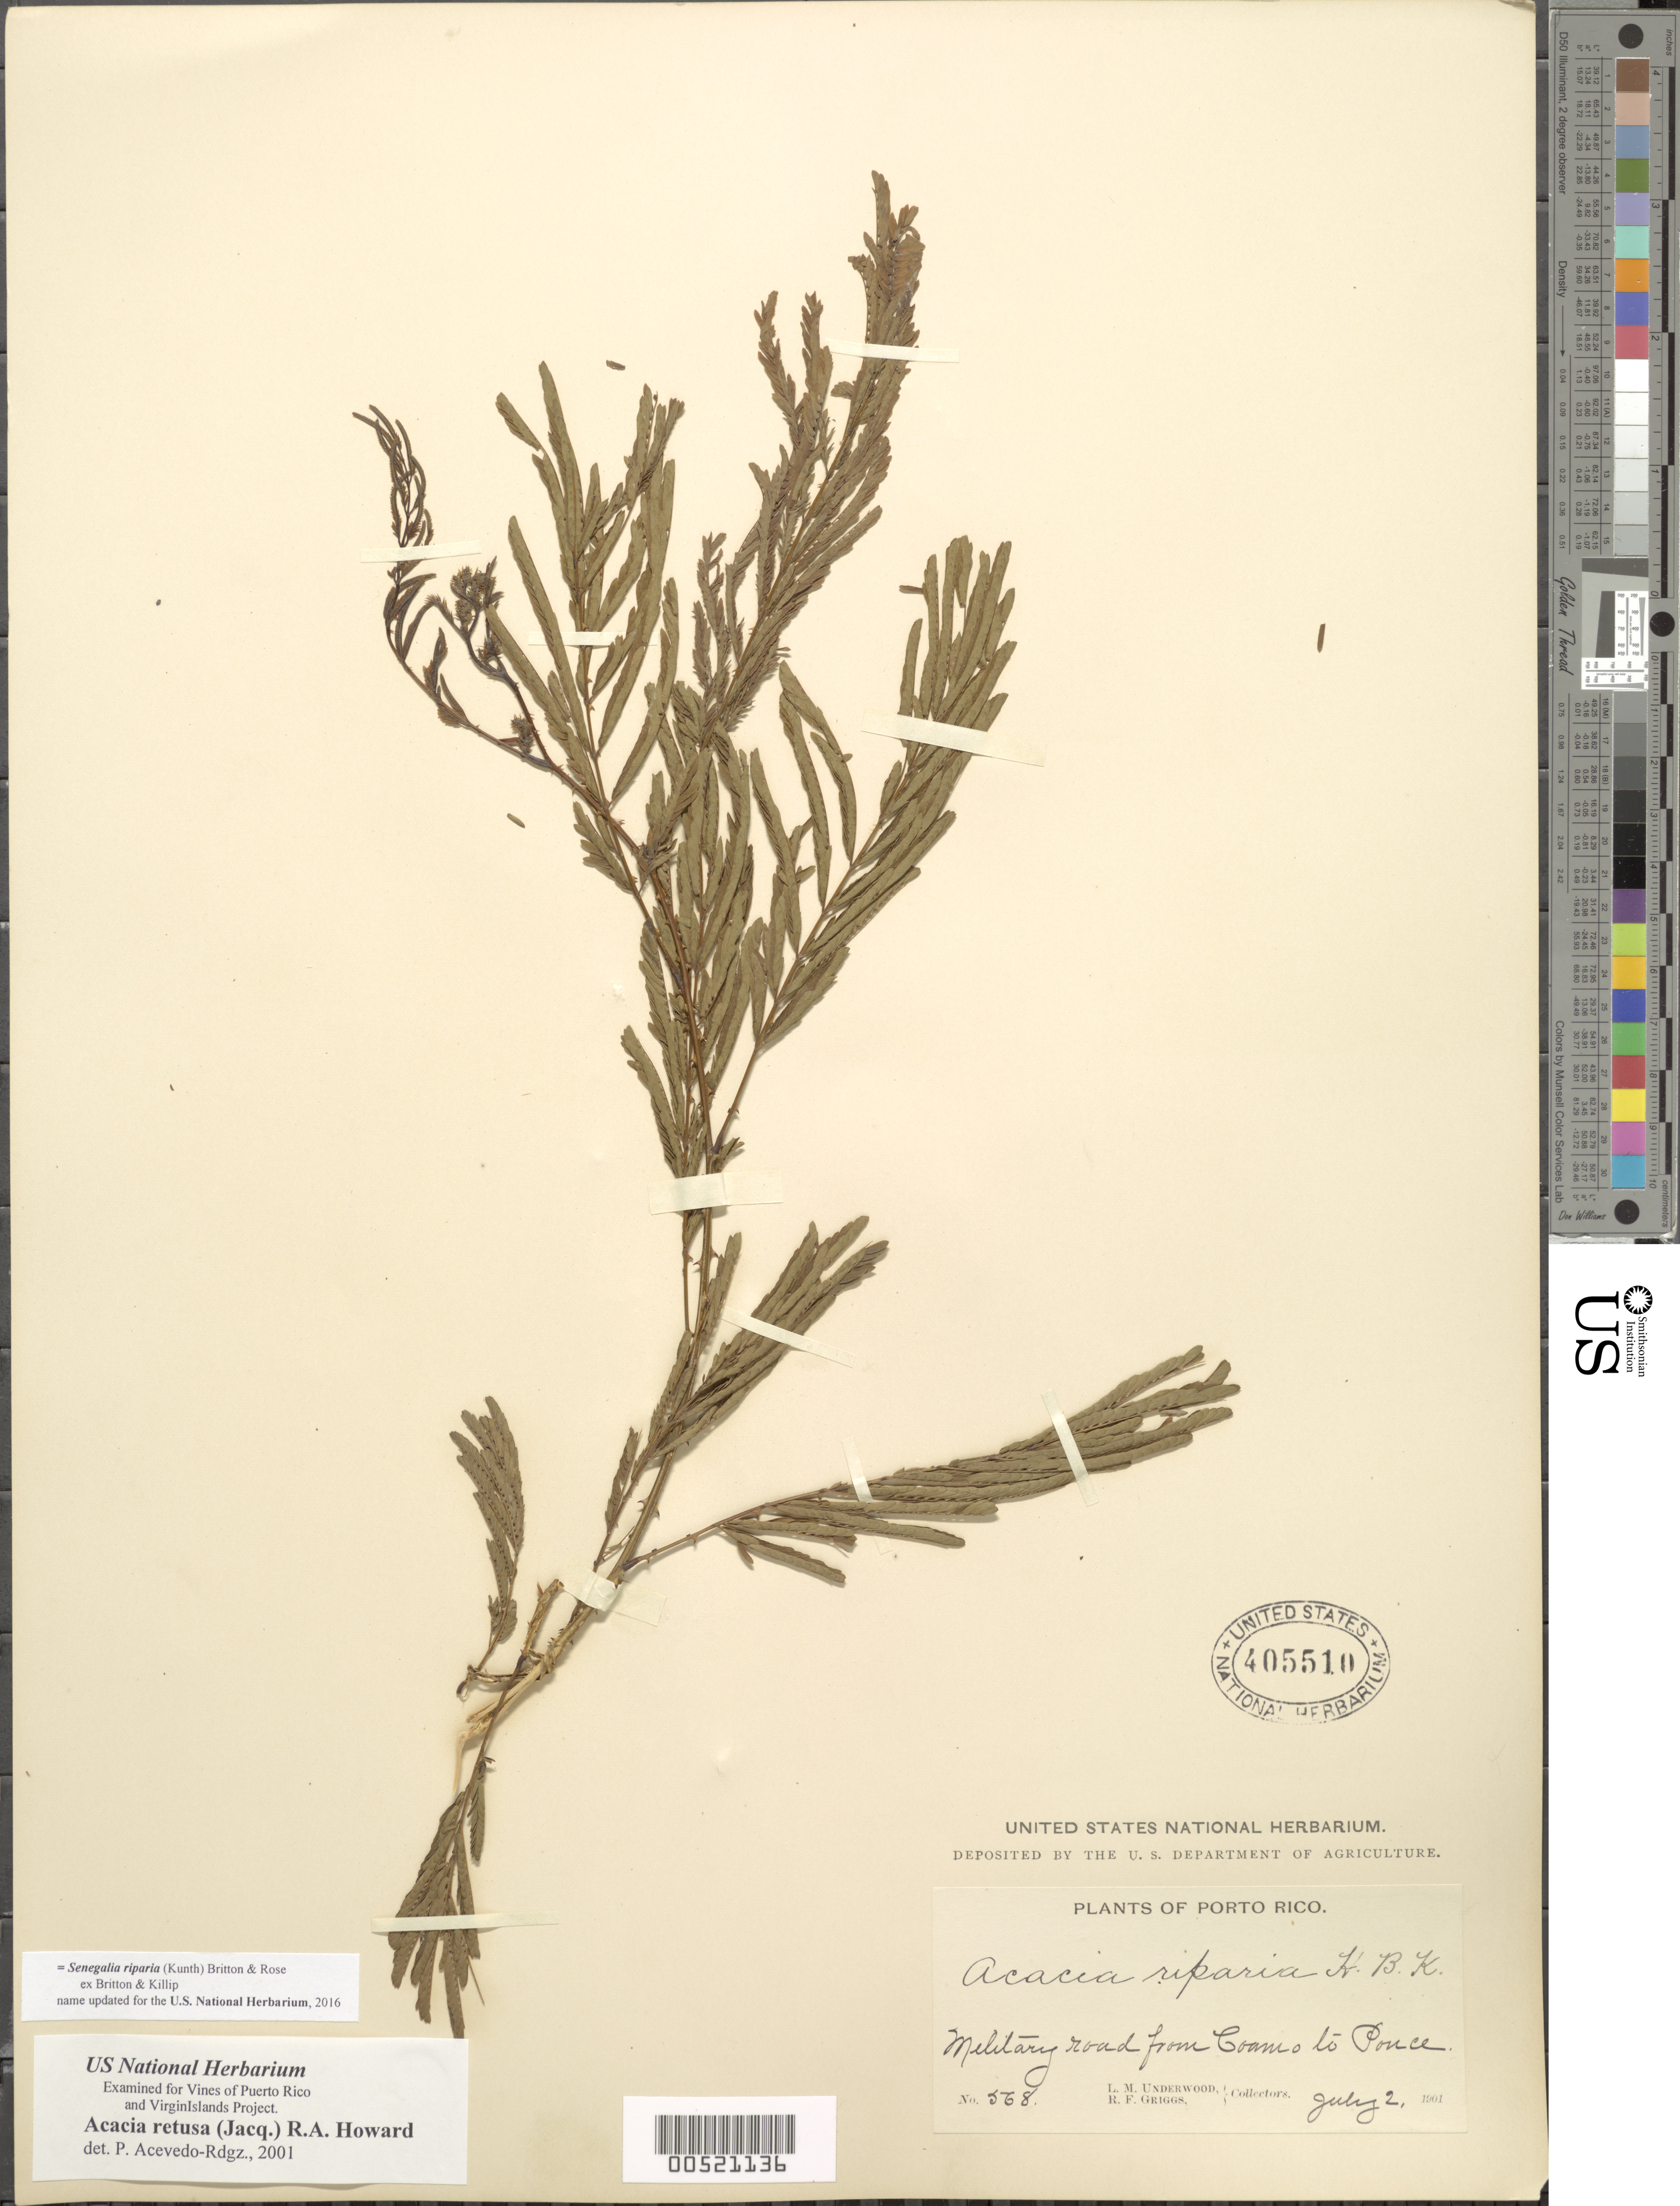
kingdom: Plantae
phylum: Tracheophyta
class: Magnoliopsida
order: Fabales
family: Fabaceae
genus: Senegalia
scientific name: Senegalia riparia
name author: (Kunth) Britton & Rose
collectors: L. M. Underwood & R. F. Griggs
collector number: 568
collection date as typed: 02 Jul 1901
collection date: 1901-07-02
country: Puerto Rico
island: Greater Antilles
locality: Military Road from Coamo to Ponce.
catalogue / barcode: US 405510